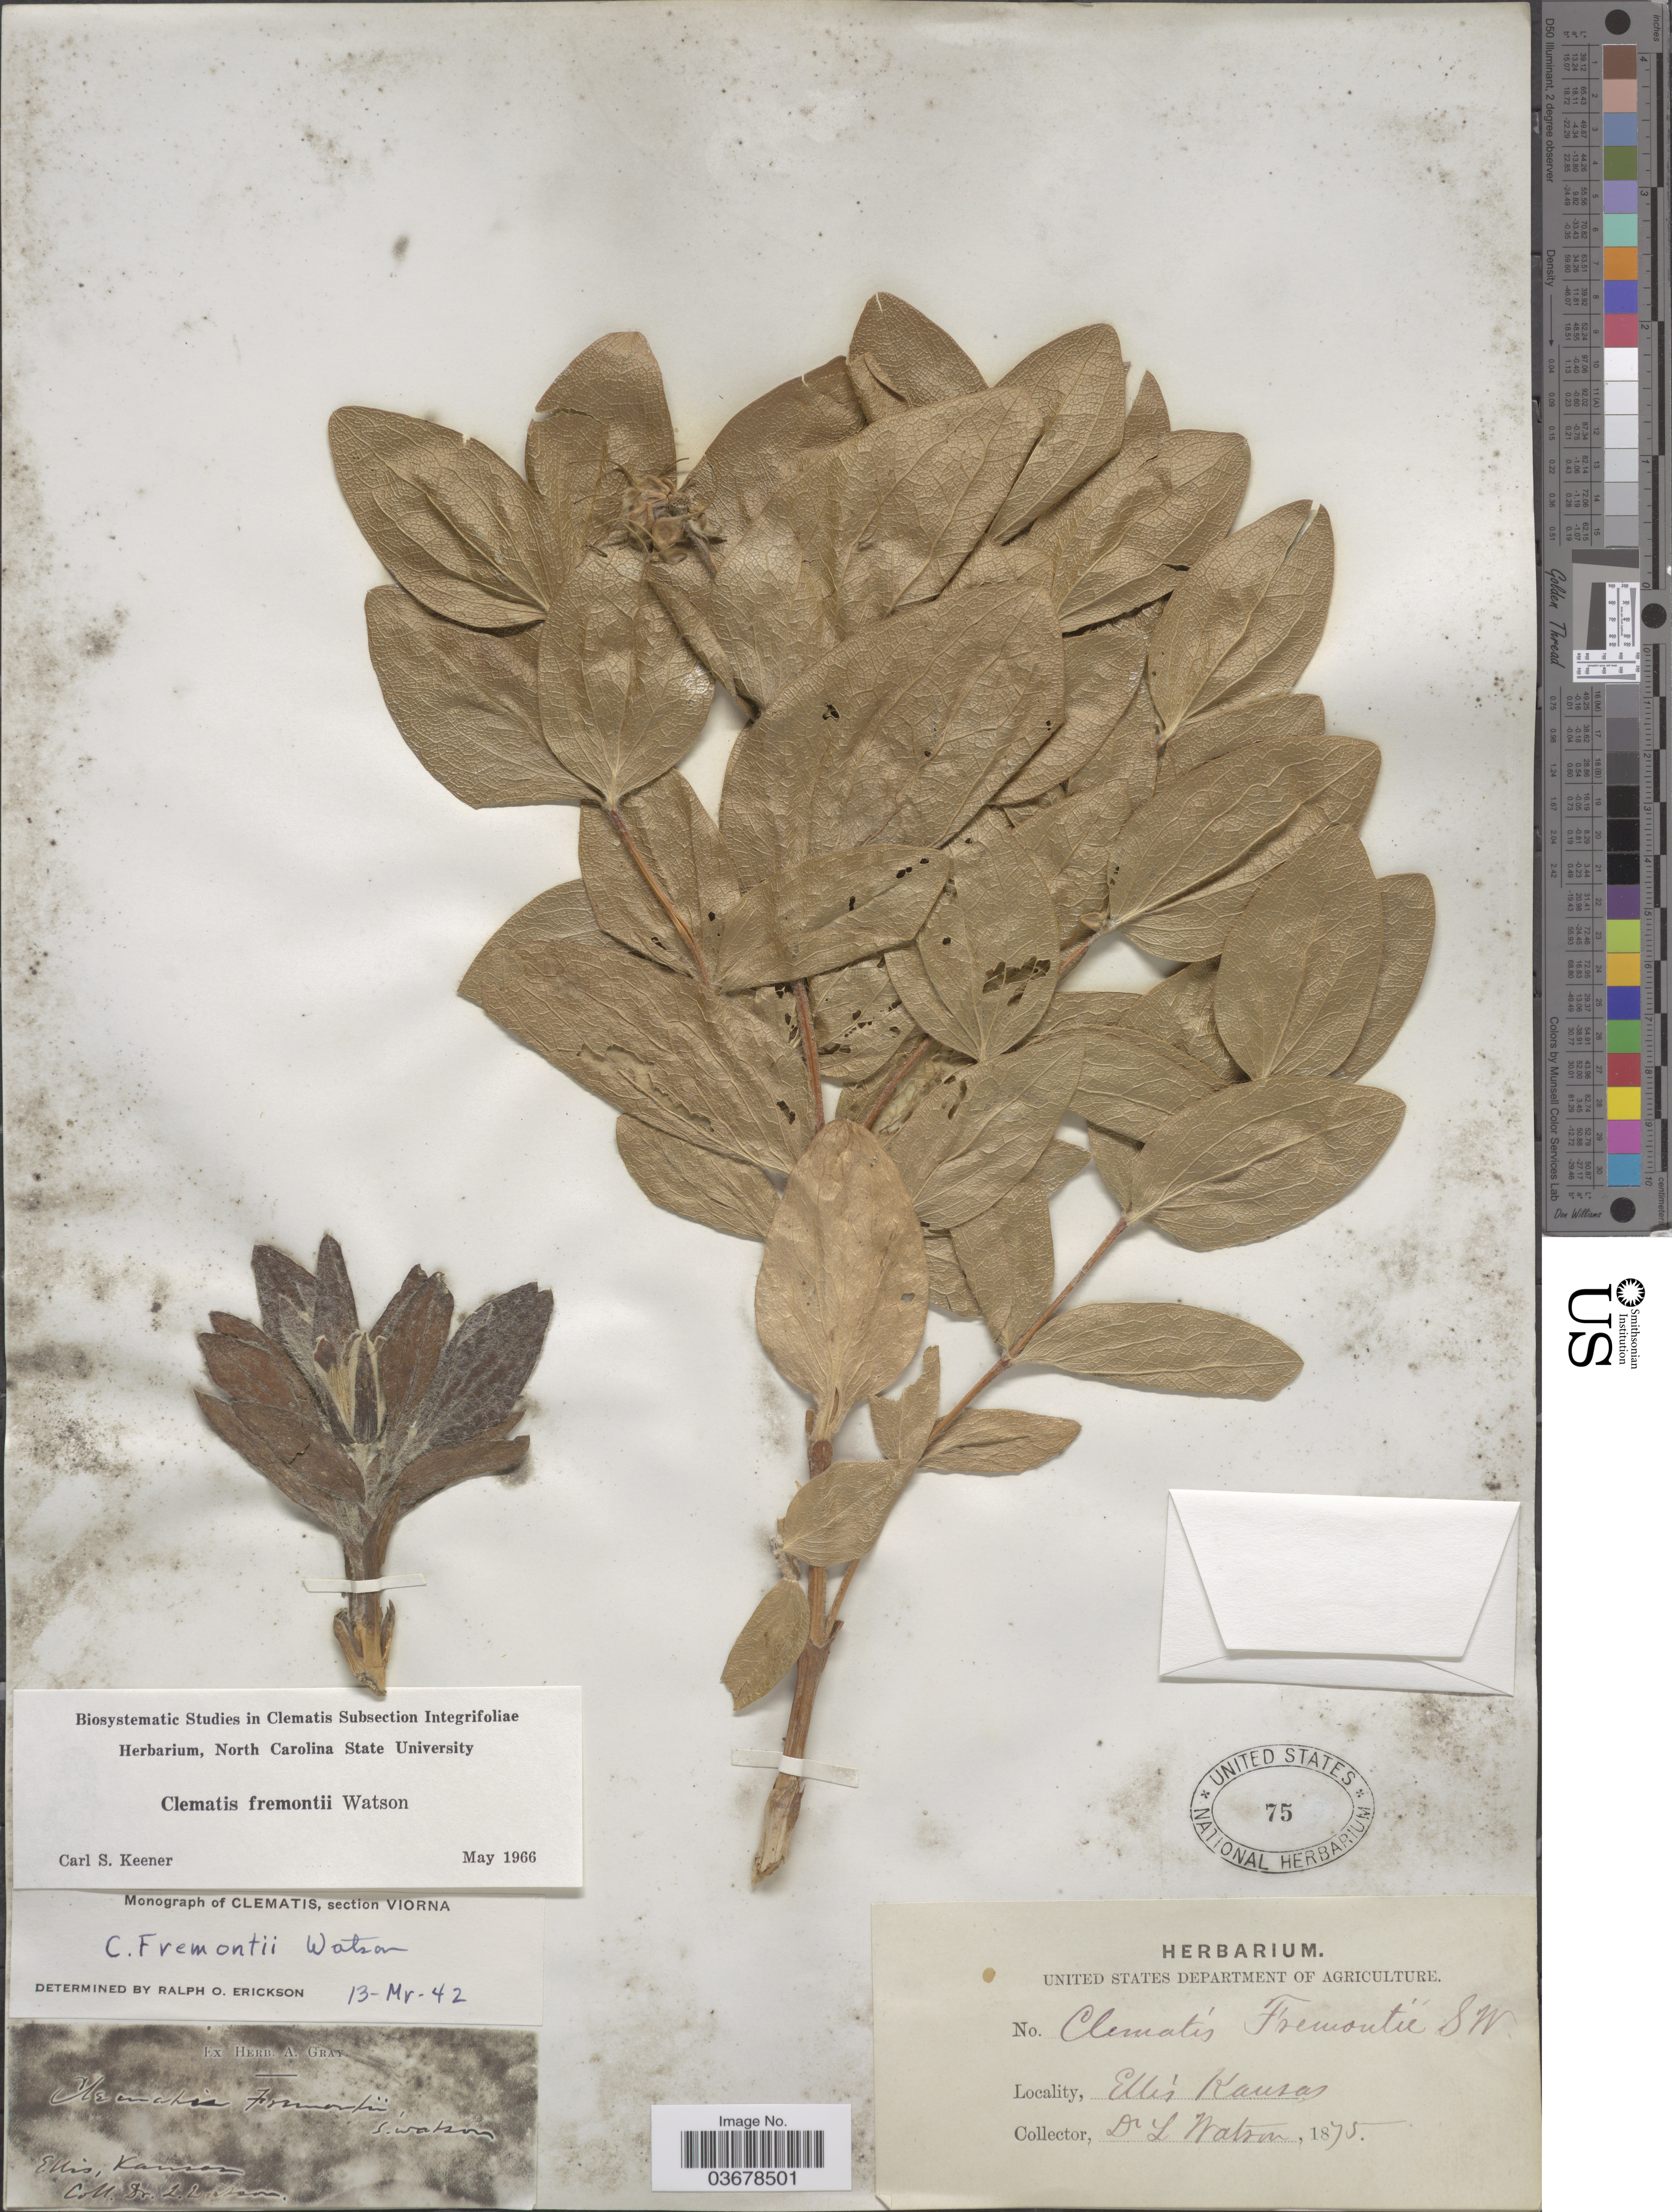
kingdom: Plantae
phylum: Tracheophyta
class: Magnoliopsida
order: Ranunculales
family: Ranunculaceae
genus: Clematis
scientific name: Clematis viorna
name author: L.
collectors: L. Watson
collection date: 1875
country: United States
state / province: Kansas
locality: Ellis.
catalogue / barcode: US 75